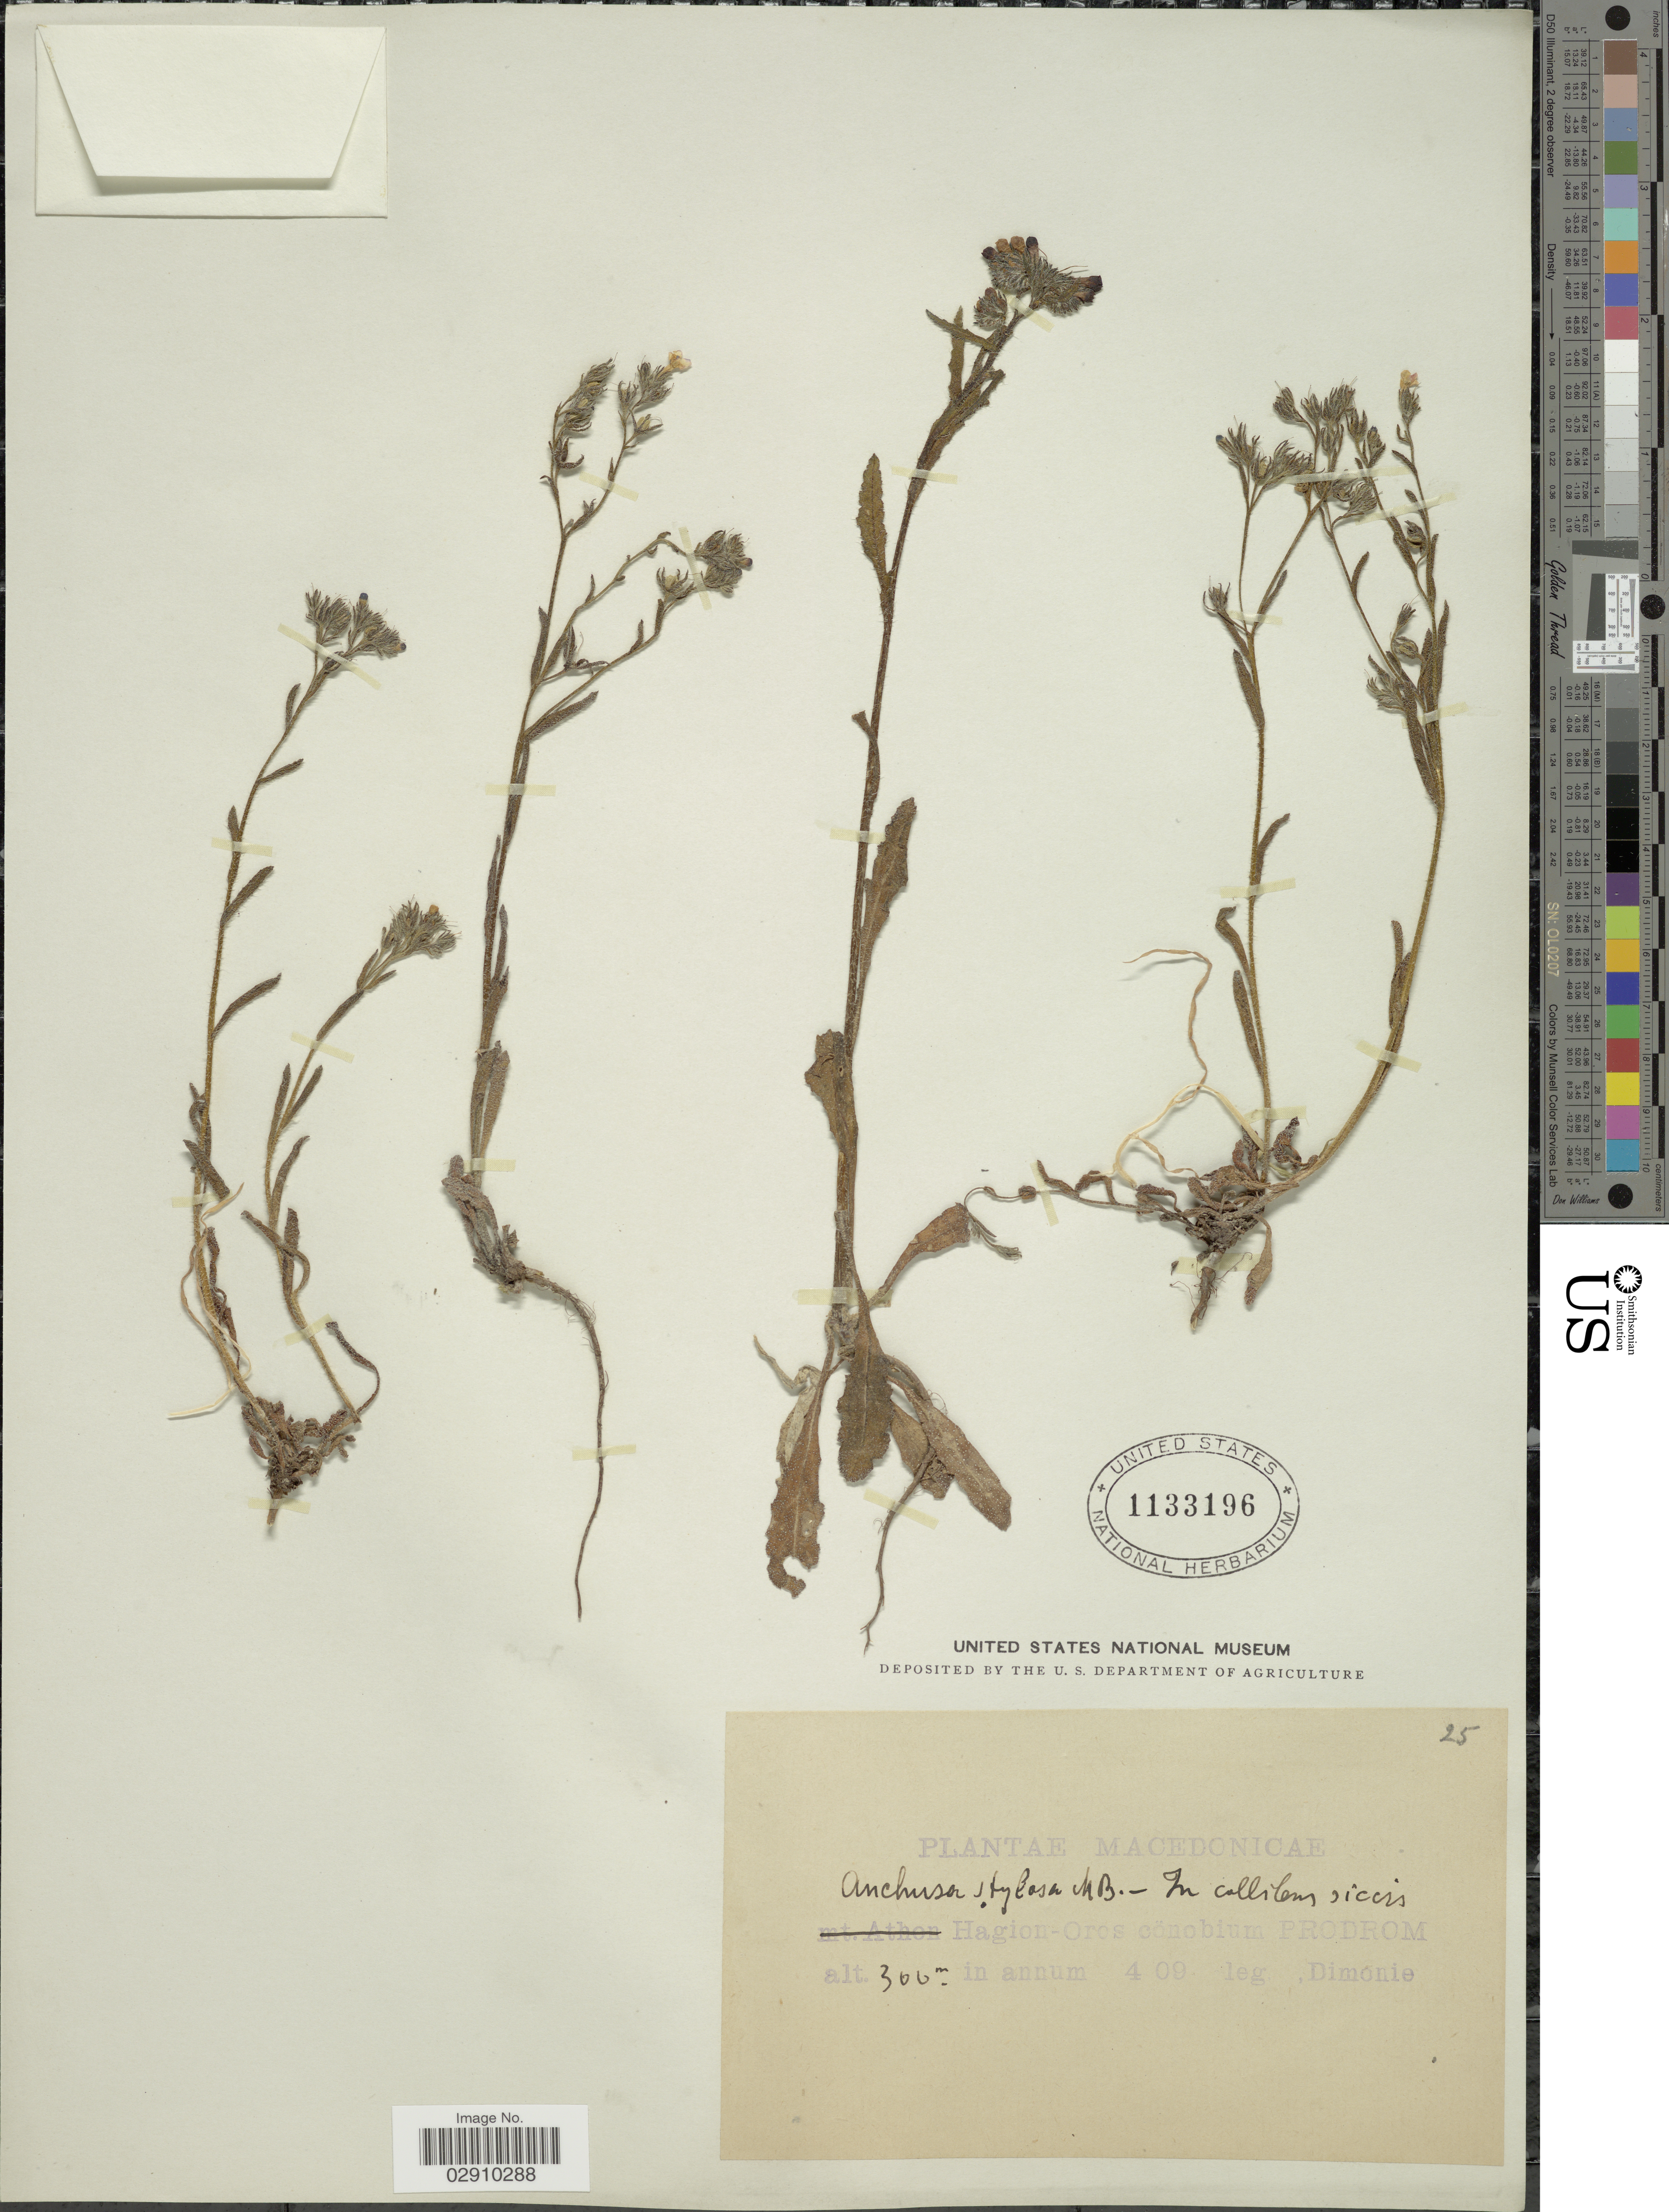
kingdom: Plantae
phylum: Tracheophyta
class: Magnoliopsida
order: Boraginales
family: Boraginaceae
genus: Anchusa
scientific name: Anchusa stylosa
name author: M. Bieb.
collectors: -. Dimonie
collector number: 25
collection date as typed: Transcribed d/m/y: /4/9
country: Greece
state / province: Mount Athoa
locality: Hagion-Oros cönobium Prodrom.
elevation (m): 300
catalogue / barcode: US 1133196